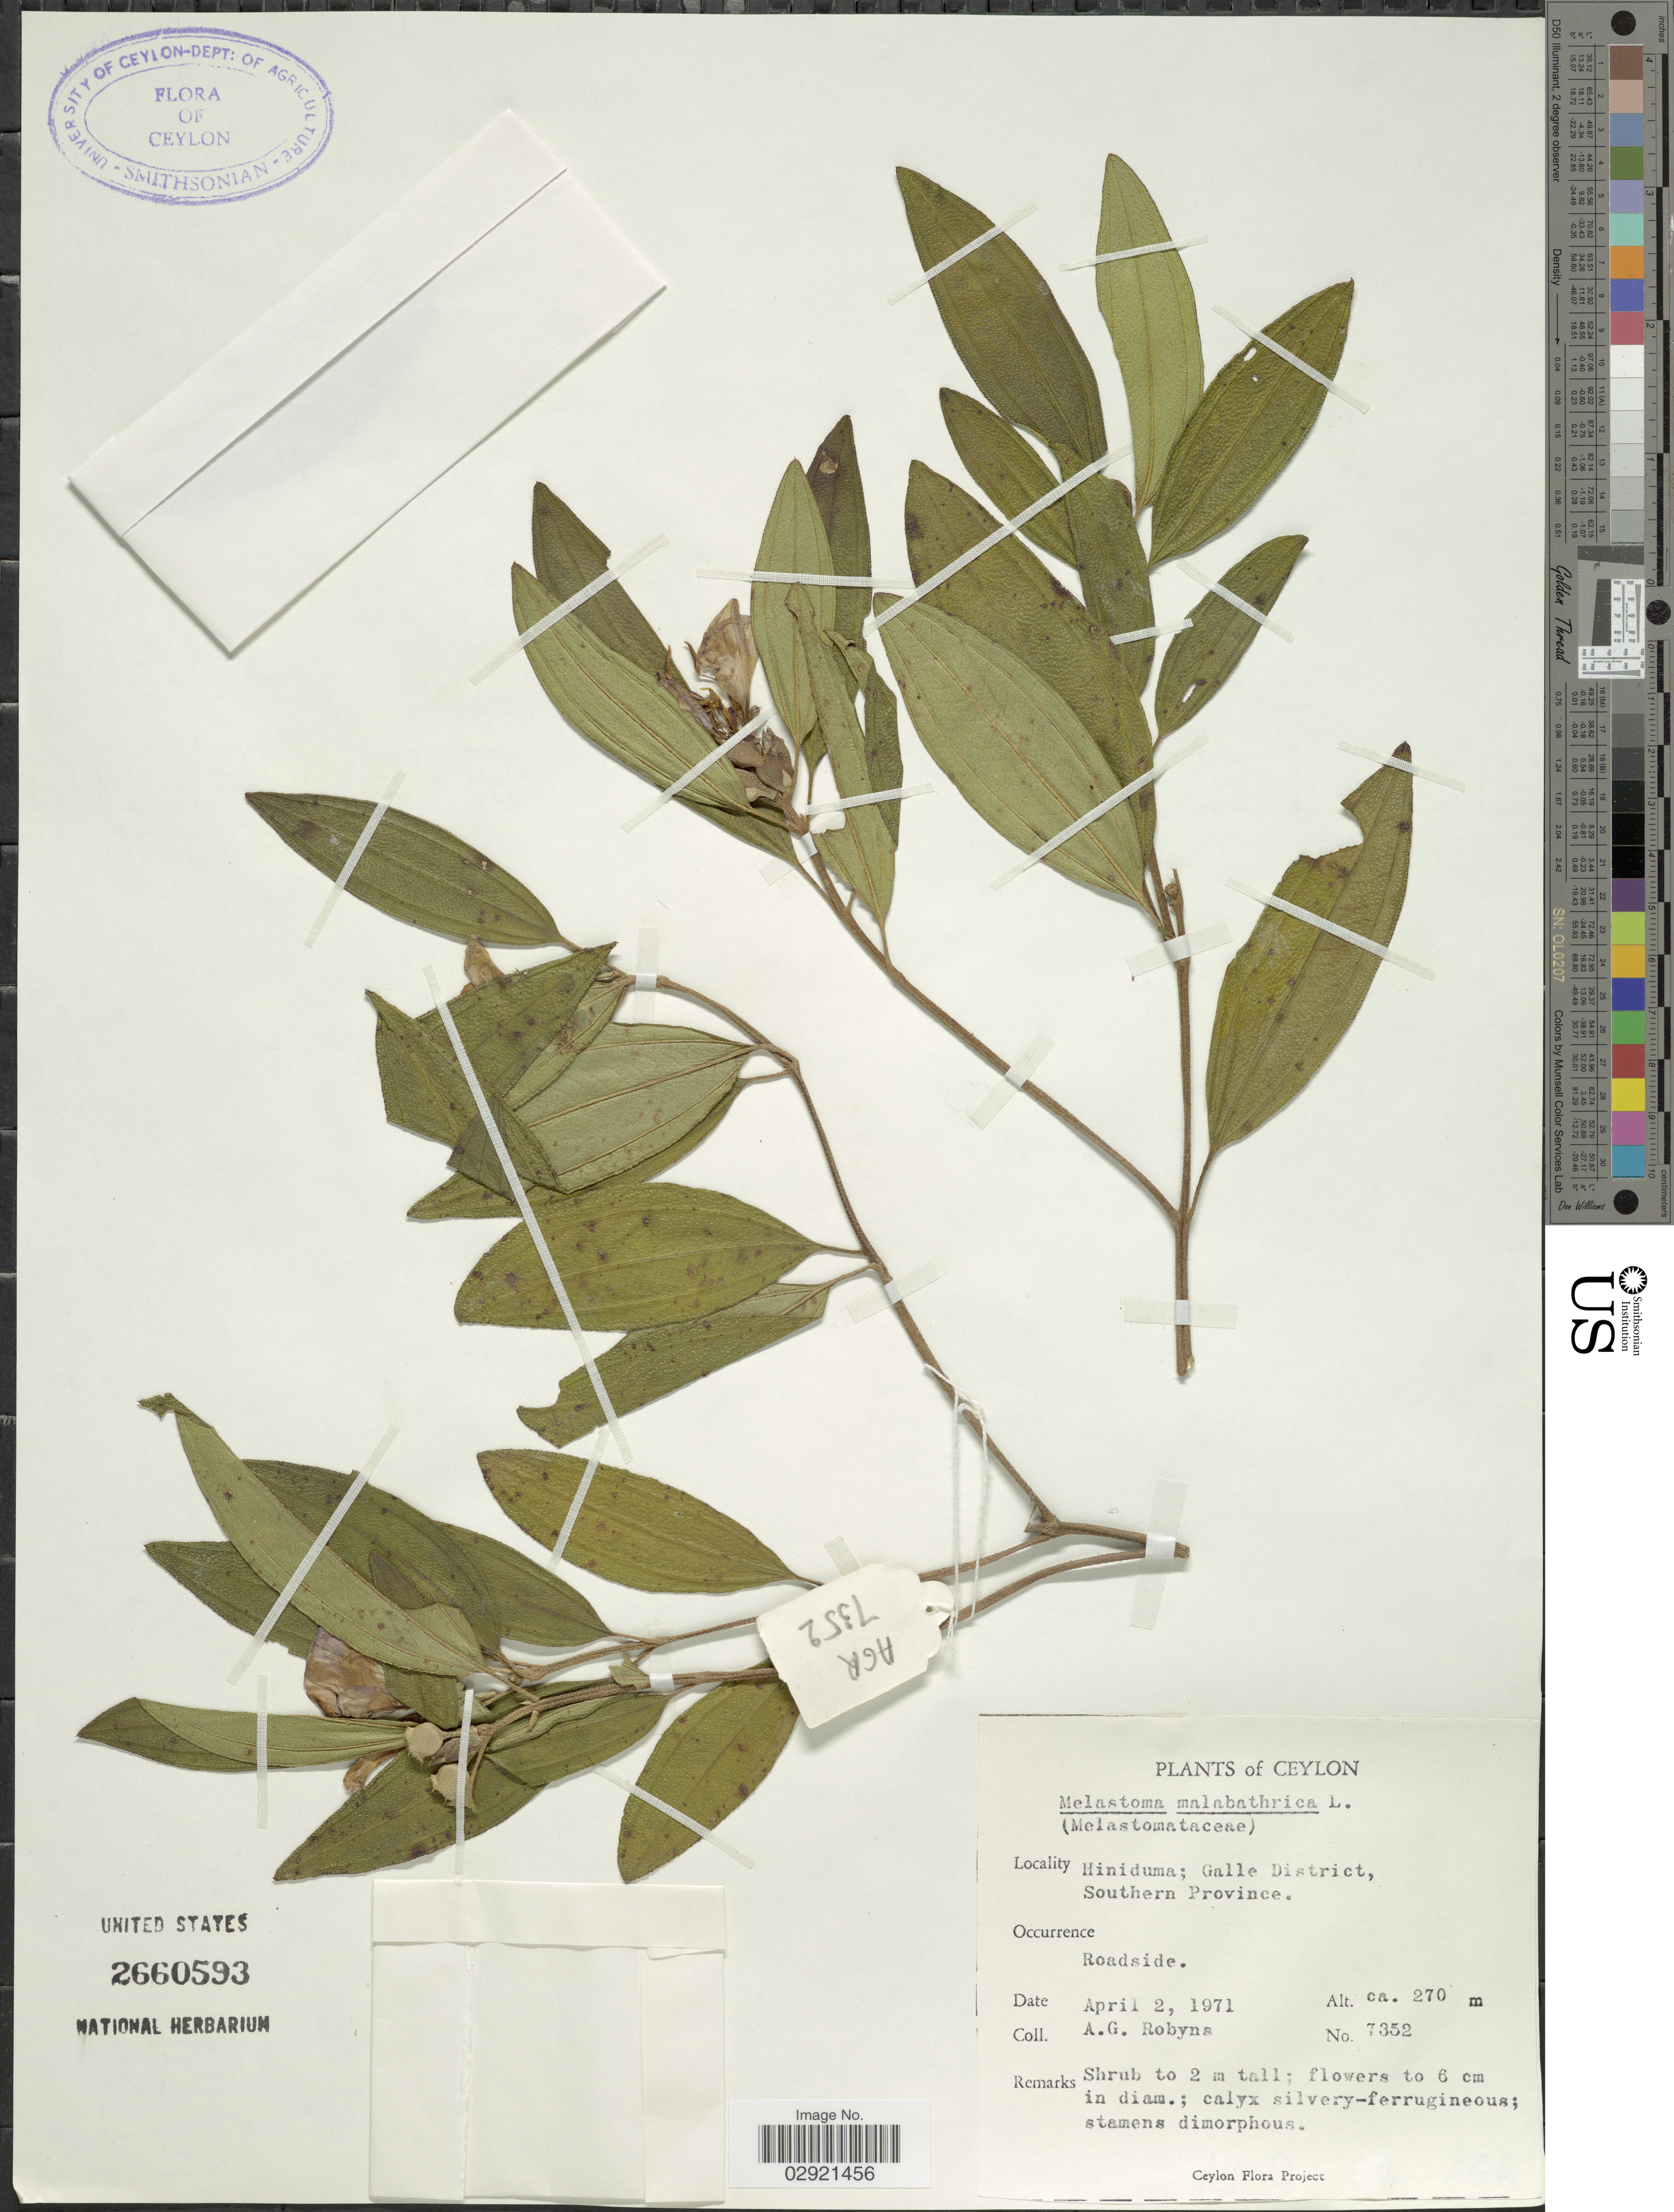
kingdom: Plantae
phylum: Tracheophyta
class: Magnoliopsida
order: Myrtales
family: Melastomataceae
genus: Melastoma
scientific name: Melastoma malabathricum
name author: L.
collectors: A. G. Robyns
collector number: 7352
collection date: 1971-04-02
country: Sri Lanka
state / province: Southern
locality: Hiniduma; Galle District. Ceylon.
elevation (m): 270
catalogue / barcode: US 2660593